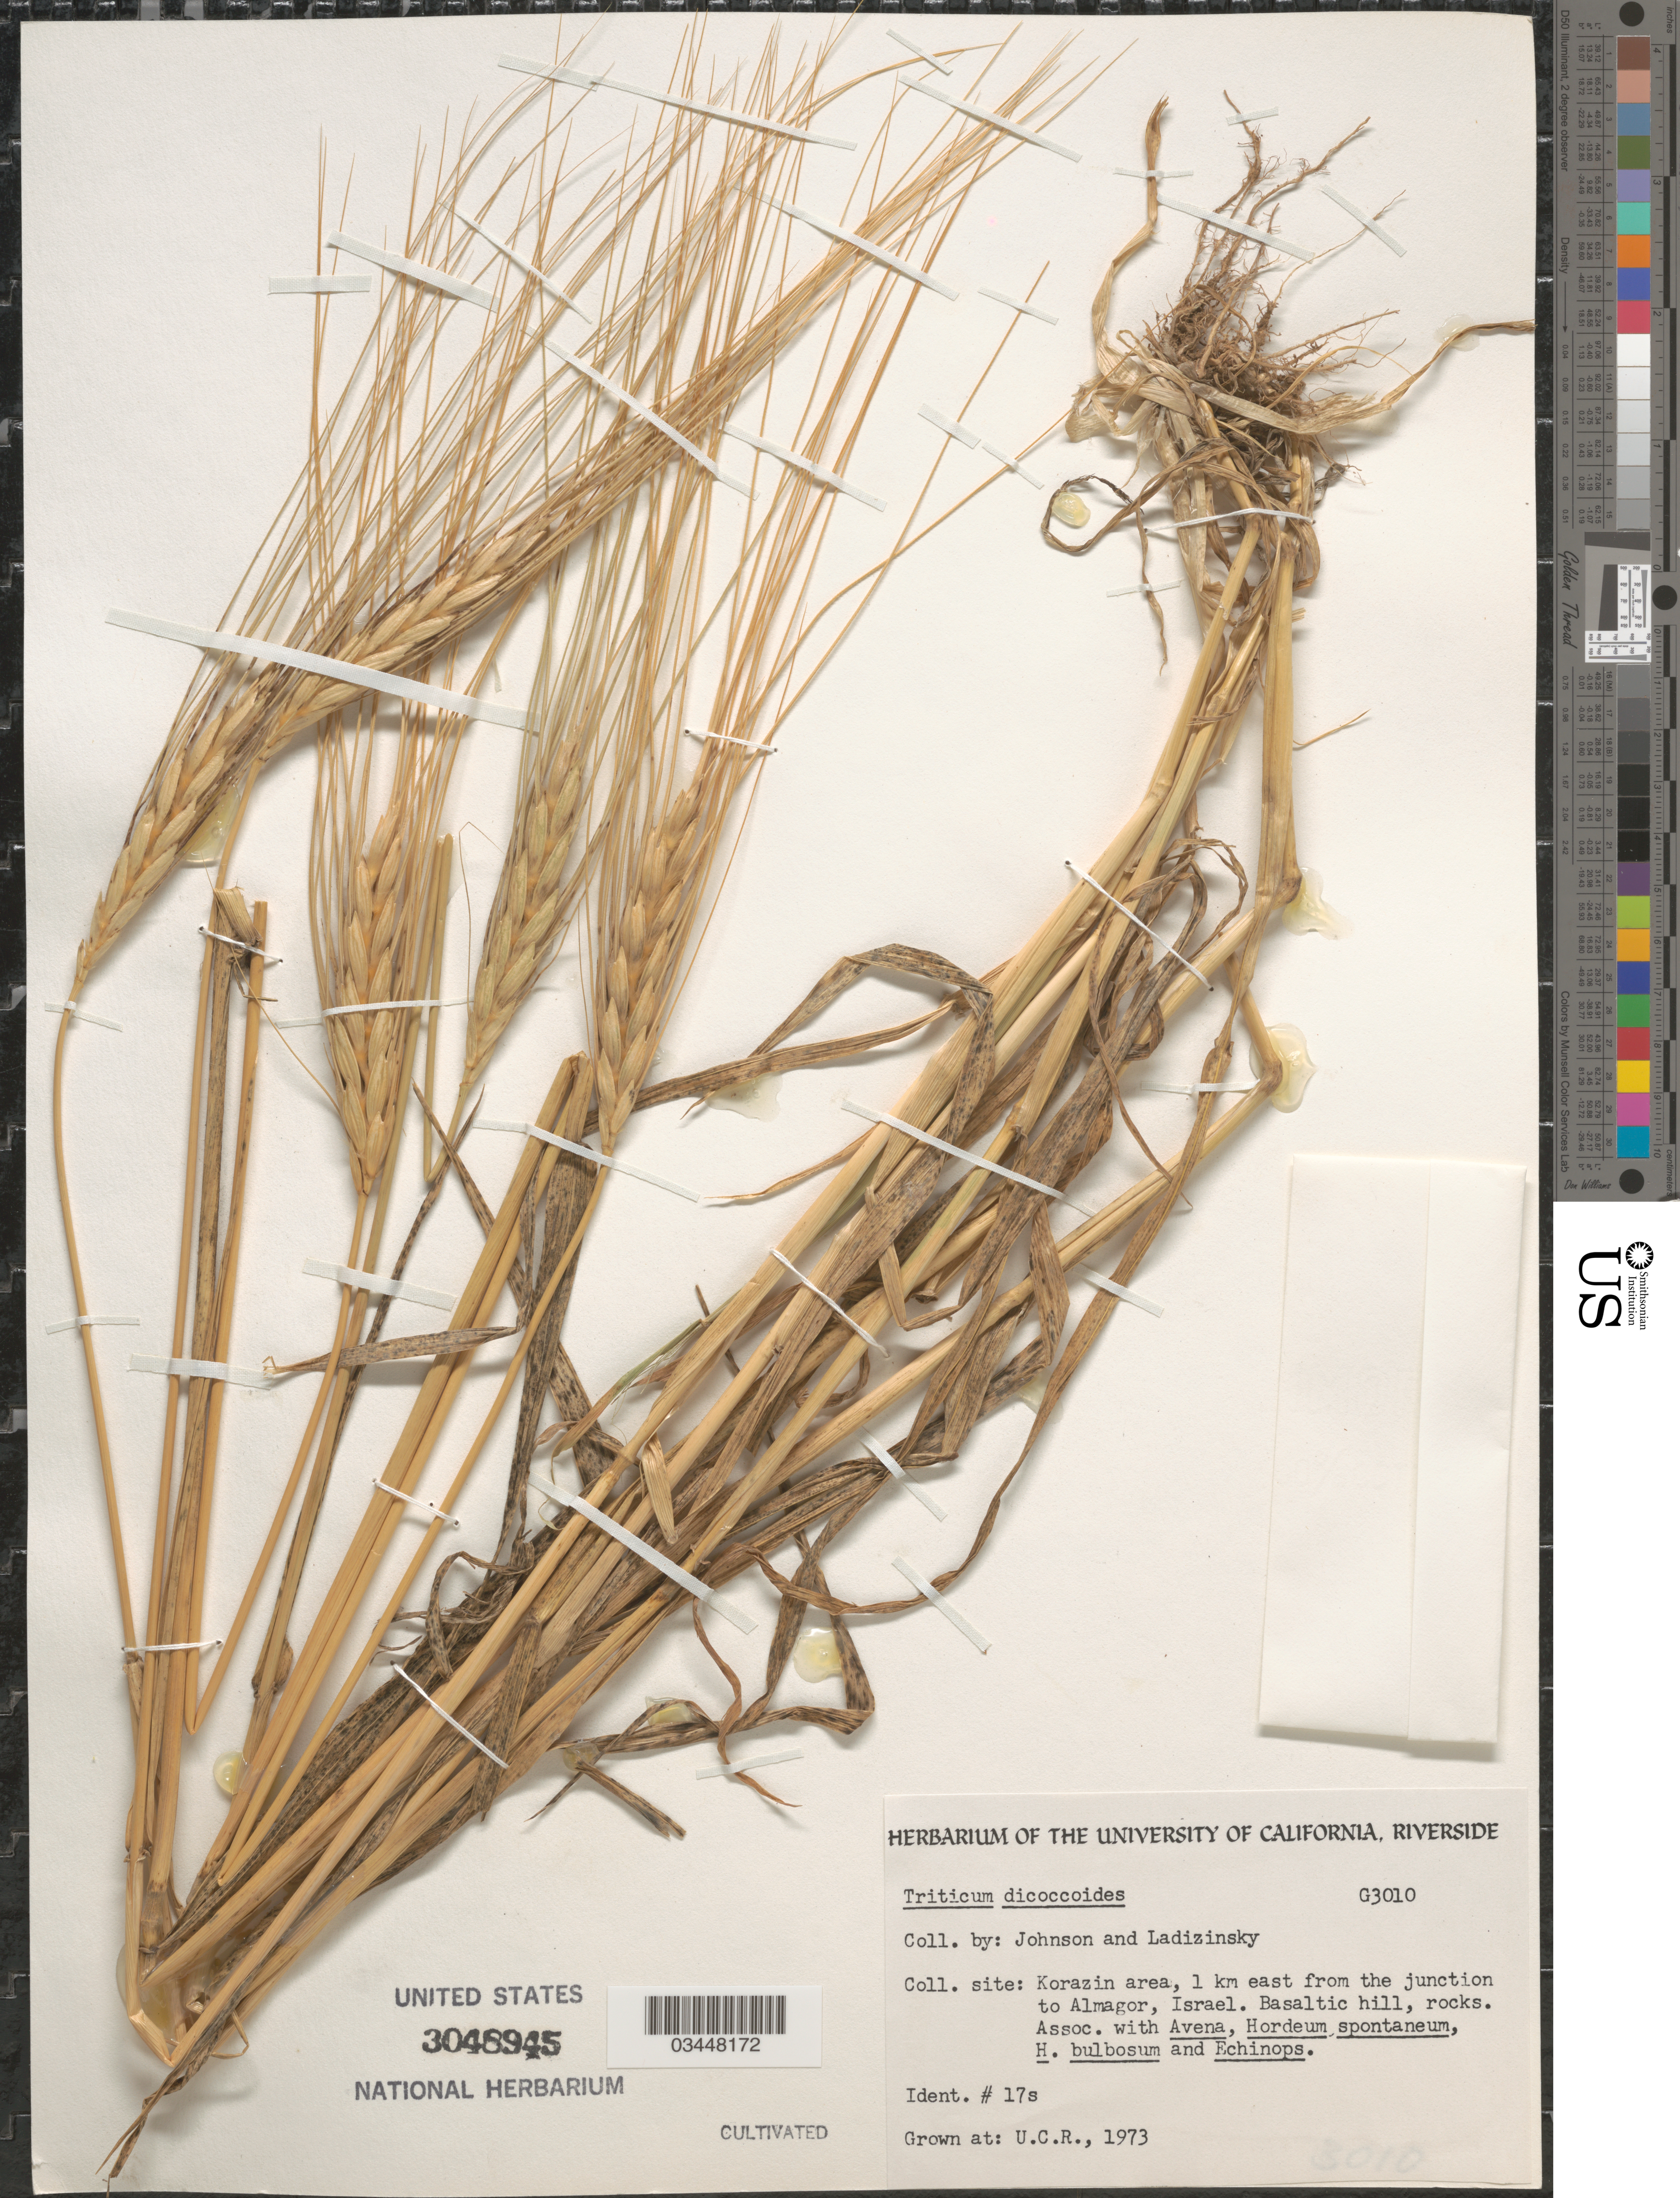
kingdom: Plantae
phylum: Tracheophyta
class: Liliopsida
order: Poales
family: Poaceae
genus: Triticum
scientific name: Triticum dicoccoides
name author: (Körn.) Körn. ex Schweinf.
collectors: ex herb. Univ. of California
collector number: G3010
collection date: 1973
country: United States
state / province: California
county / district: Riverside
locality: U.C.R.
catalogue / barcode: US 3048945